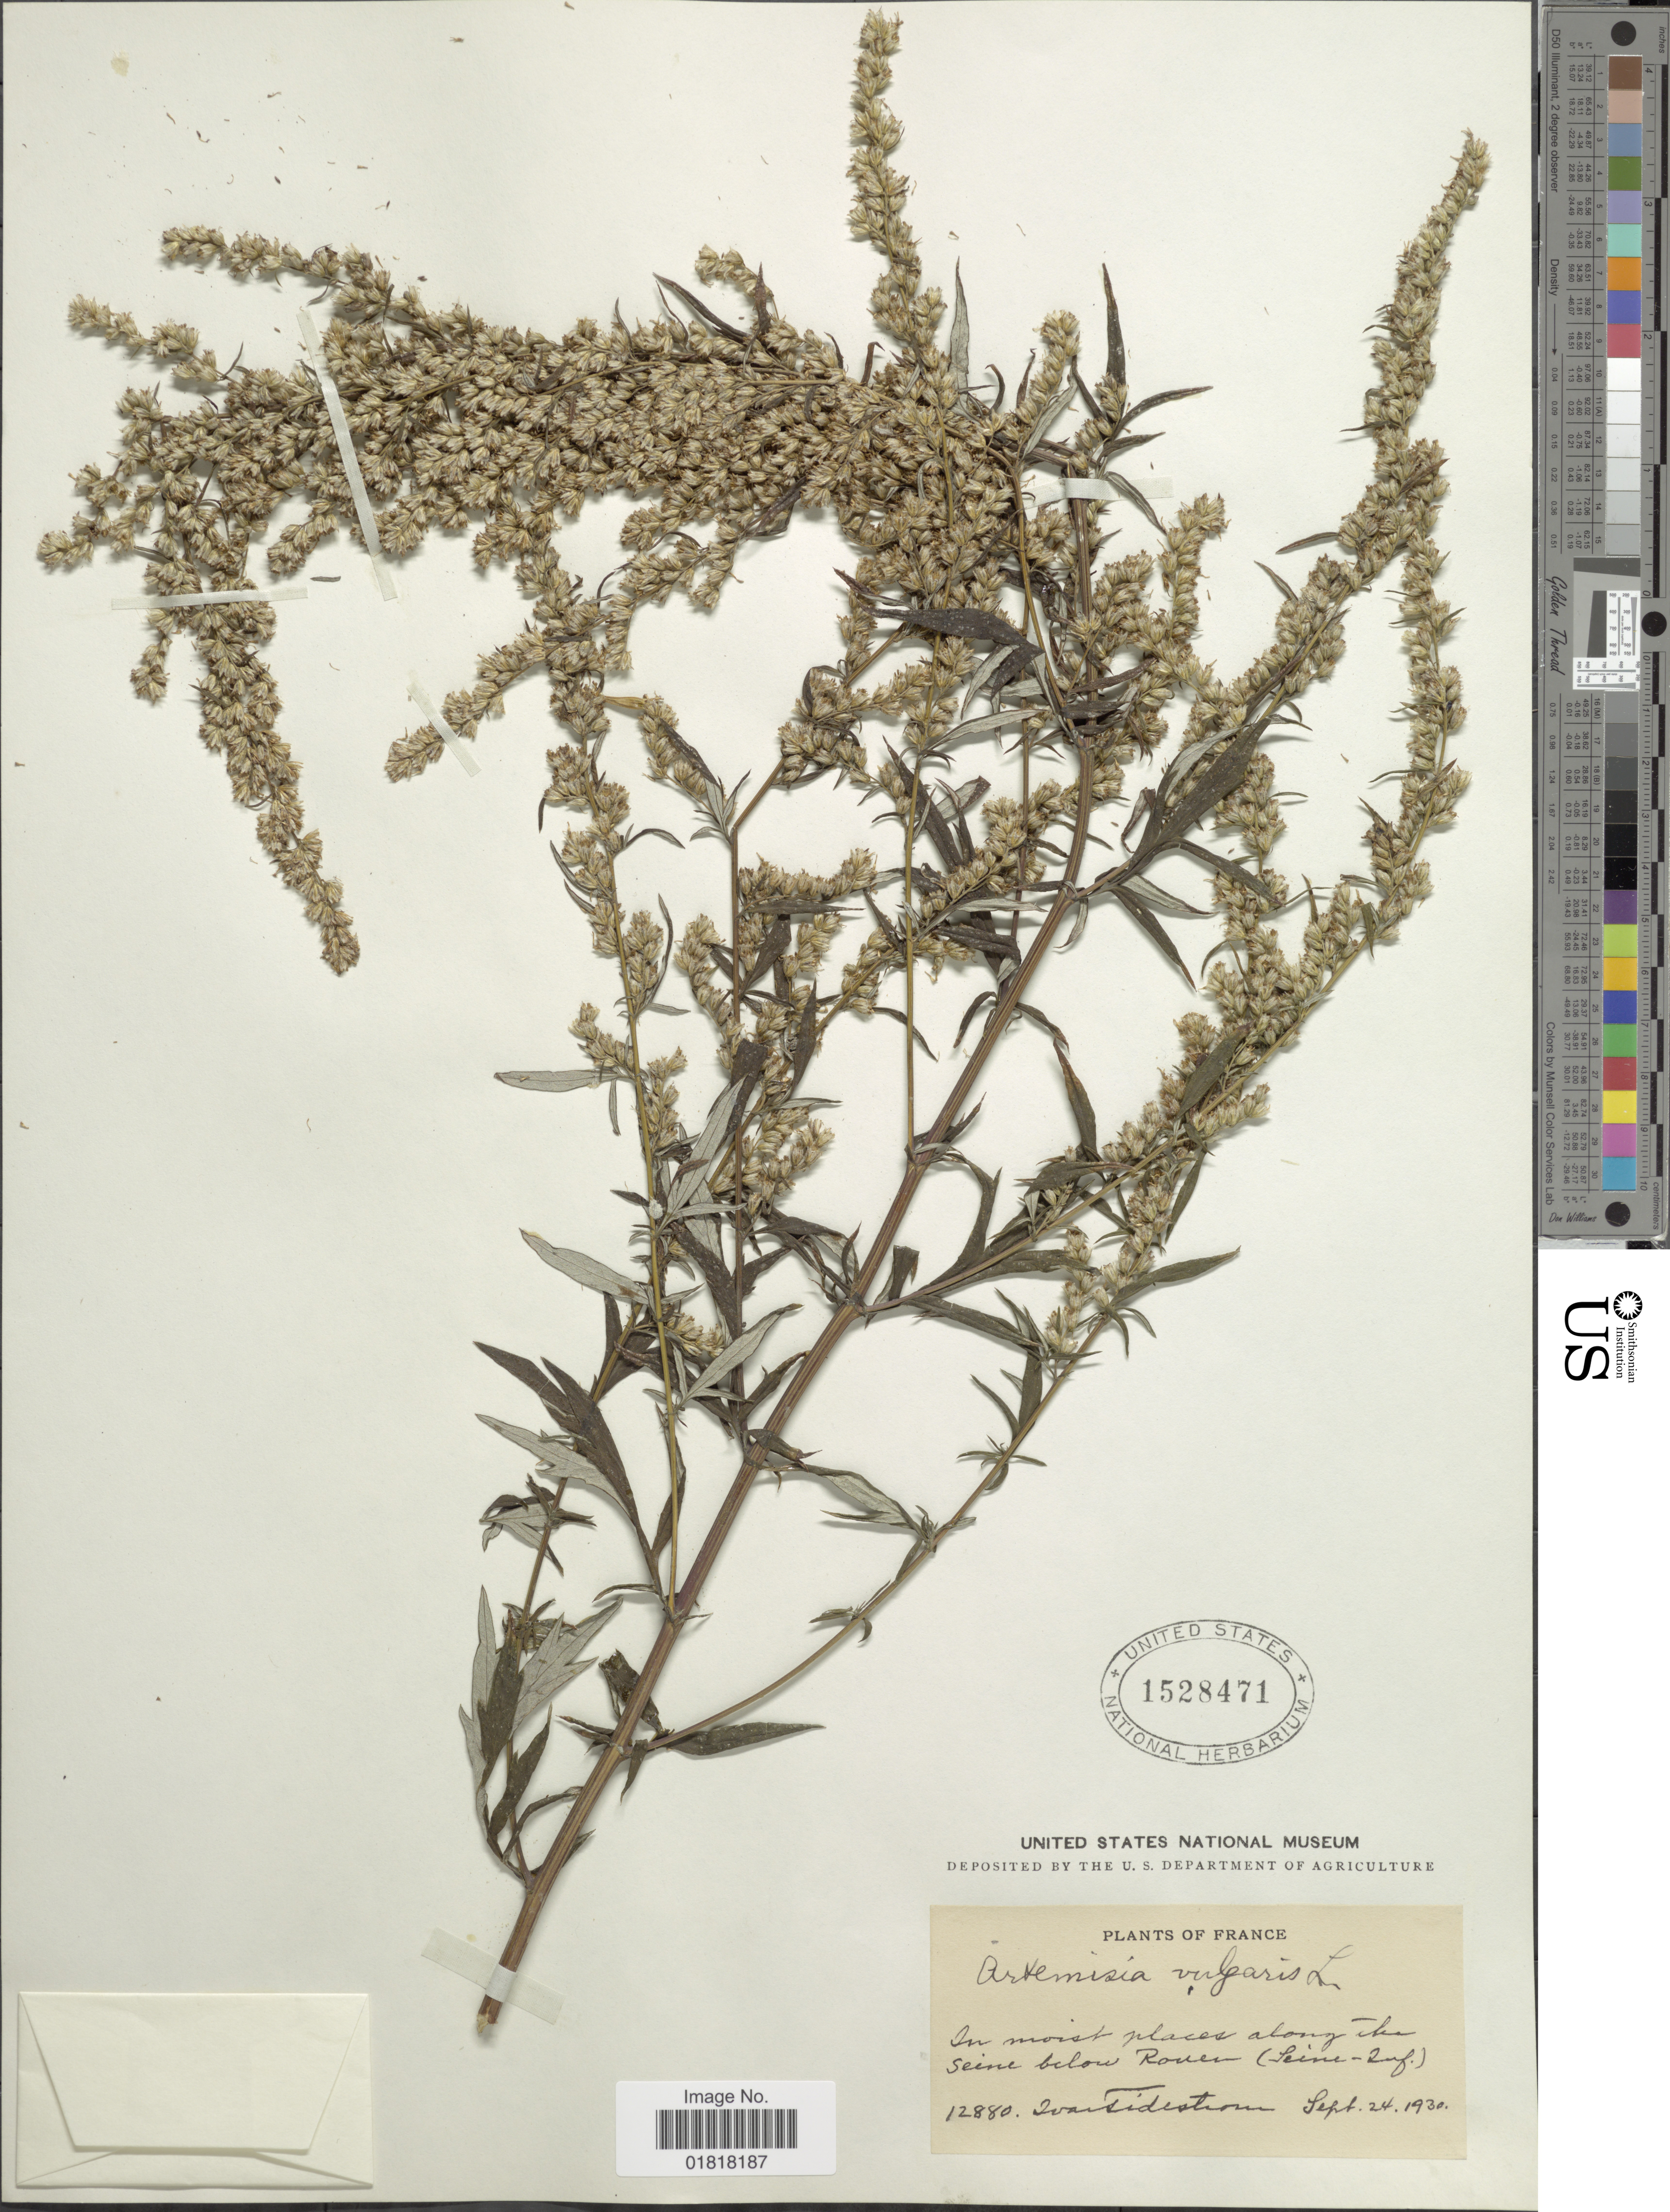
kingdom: Plantae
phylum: Tracheophyta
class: Magnoliopsida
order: Asterales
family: Asteraceae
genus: Artemisia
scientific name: Artemisia vulgaris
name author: L.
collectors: I. F. Tidestrom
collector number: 12880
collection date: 1930-09-24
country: France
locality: In moist places along the Seine below Rouen (Seine-Inf.)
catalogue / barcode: US 1528471